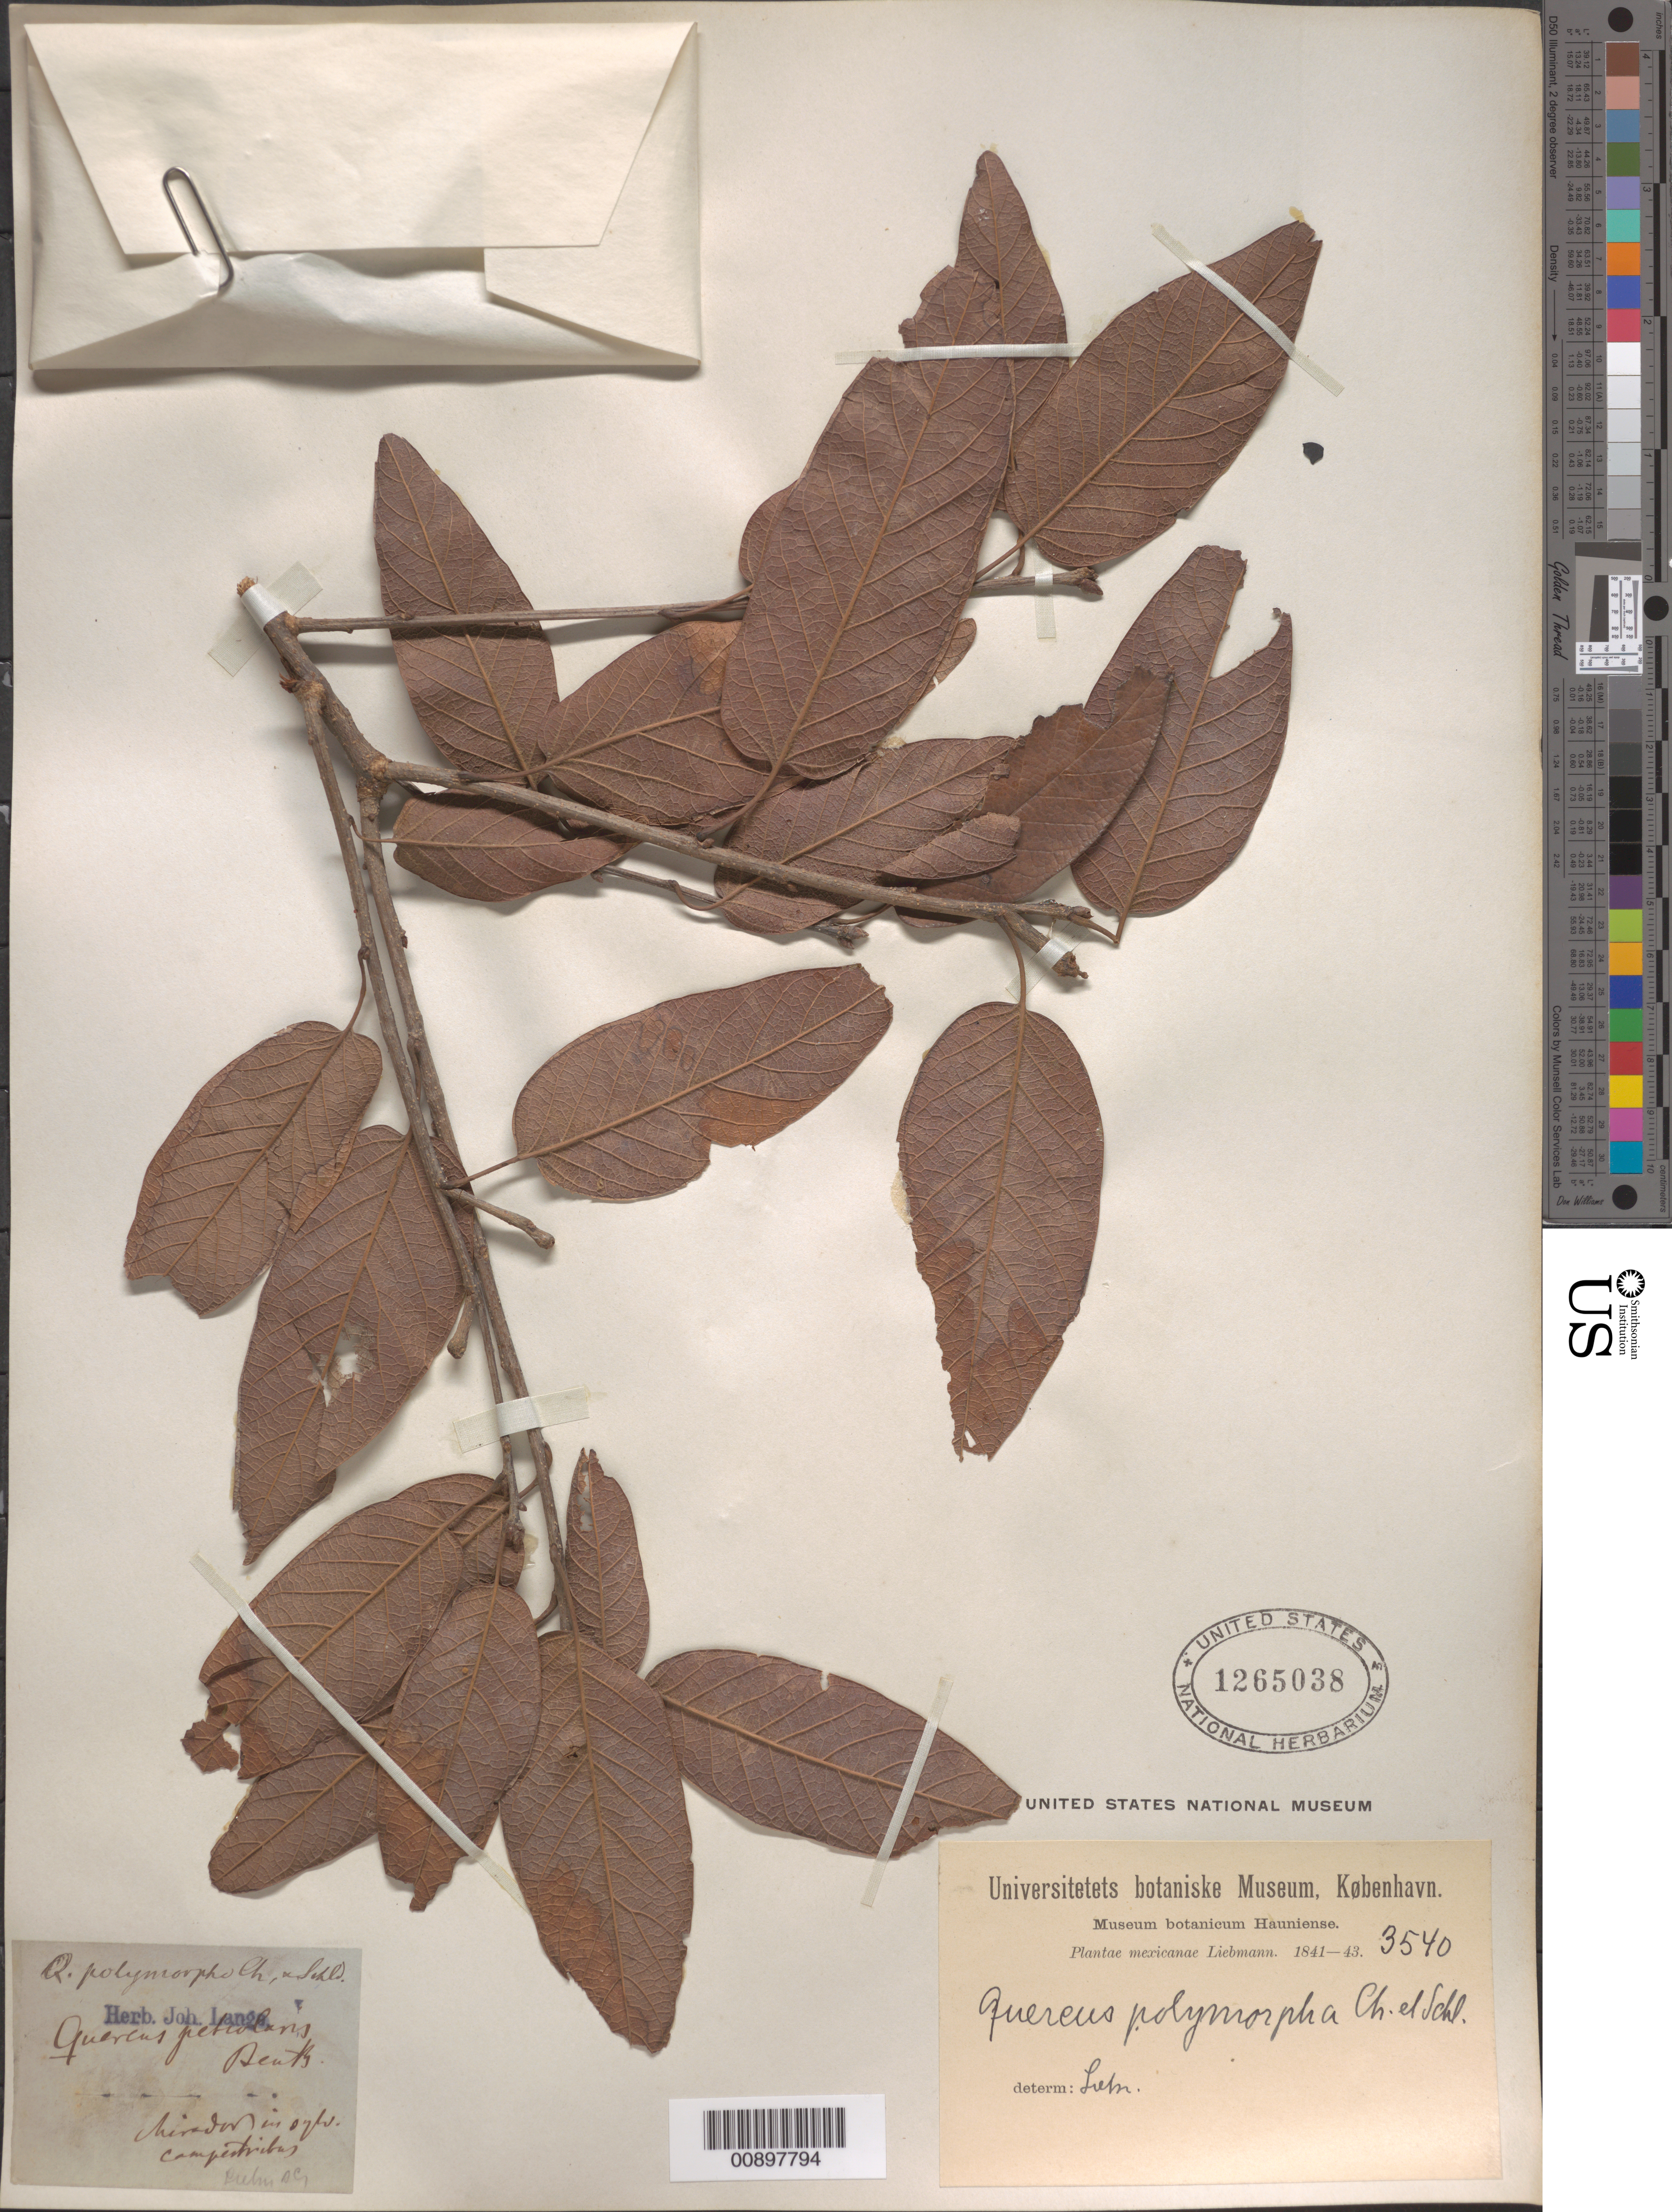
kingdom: Plantae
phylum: Tracheophyta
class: Magnoliopsida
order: Fagales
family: Fagaceae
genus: Quercus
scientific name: Quercus polymorpha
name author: Schltdl. & Cham.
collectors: F. M. Liebmann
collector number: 3540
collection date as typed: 1841 to -- --- 1843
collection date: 1841/1843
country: Mexico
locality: Mirador.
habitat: In sylv. campestribus.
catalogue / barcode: US 1265038